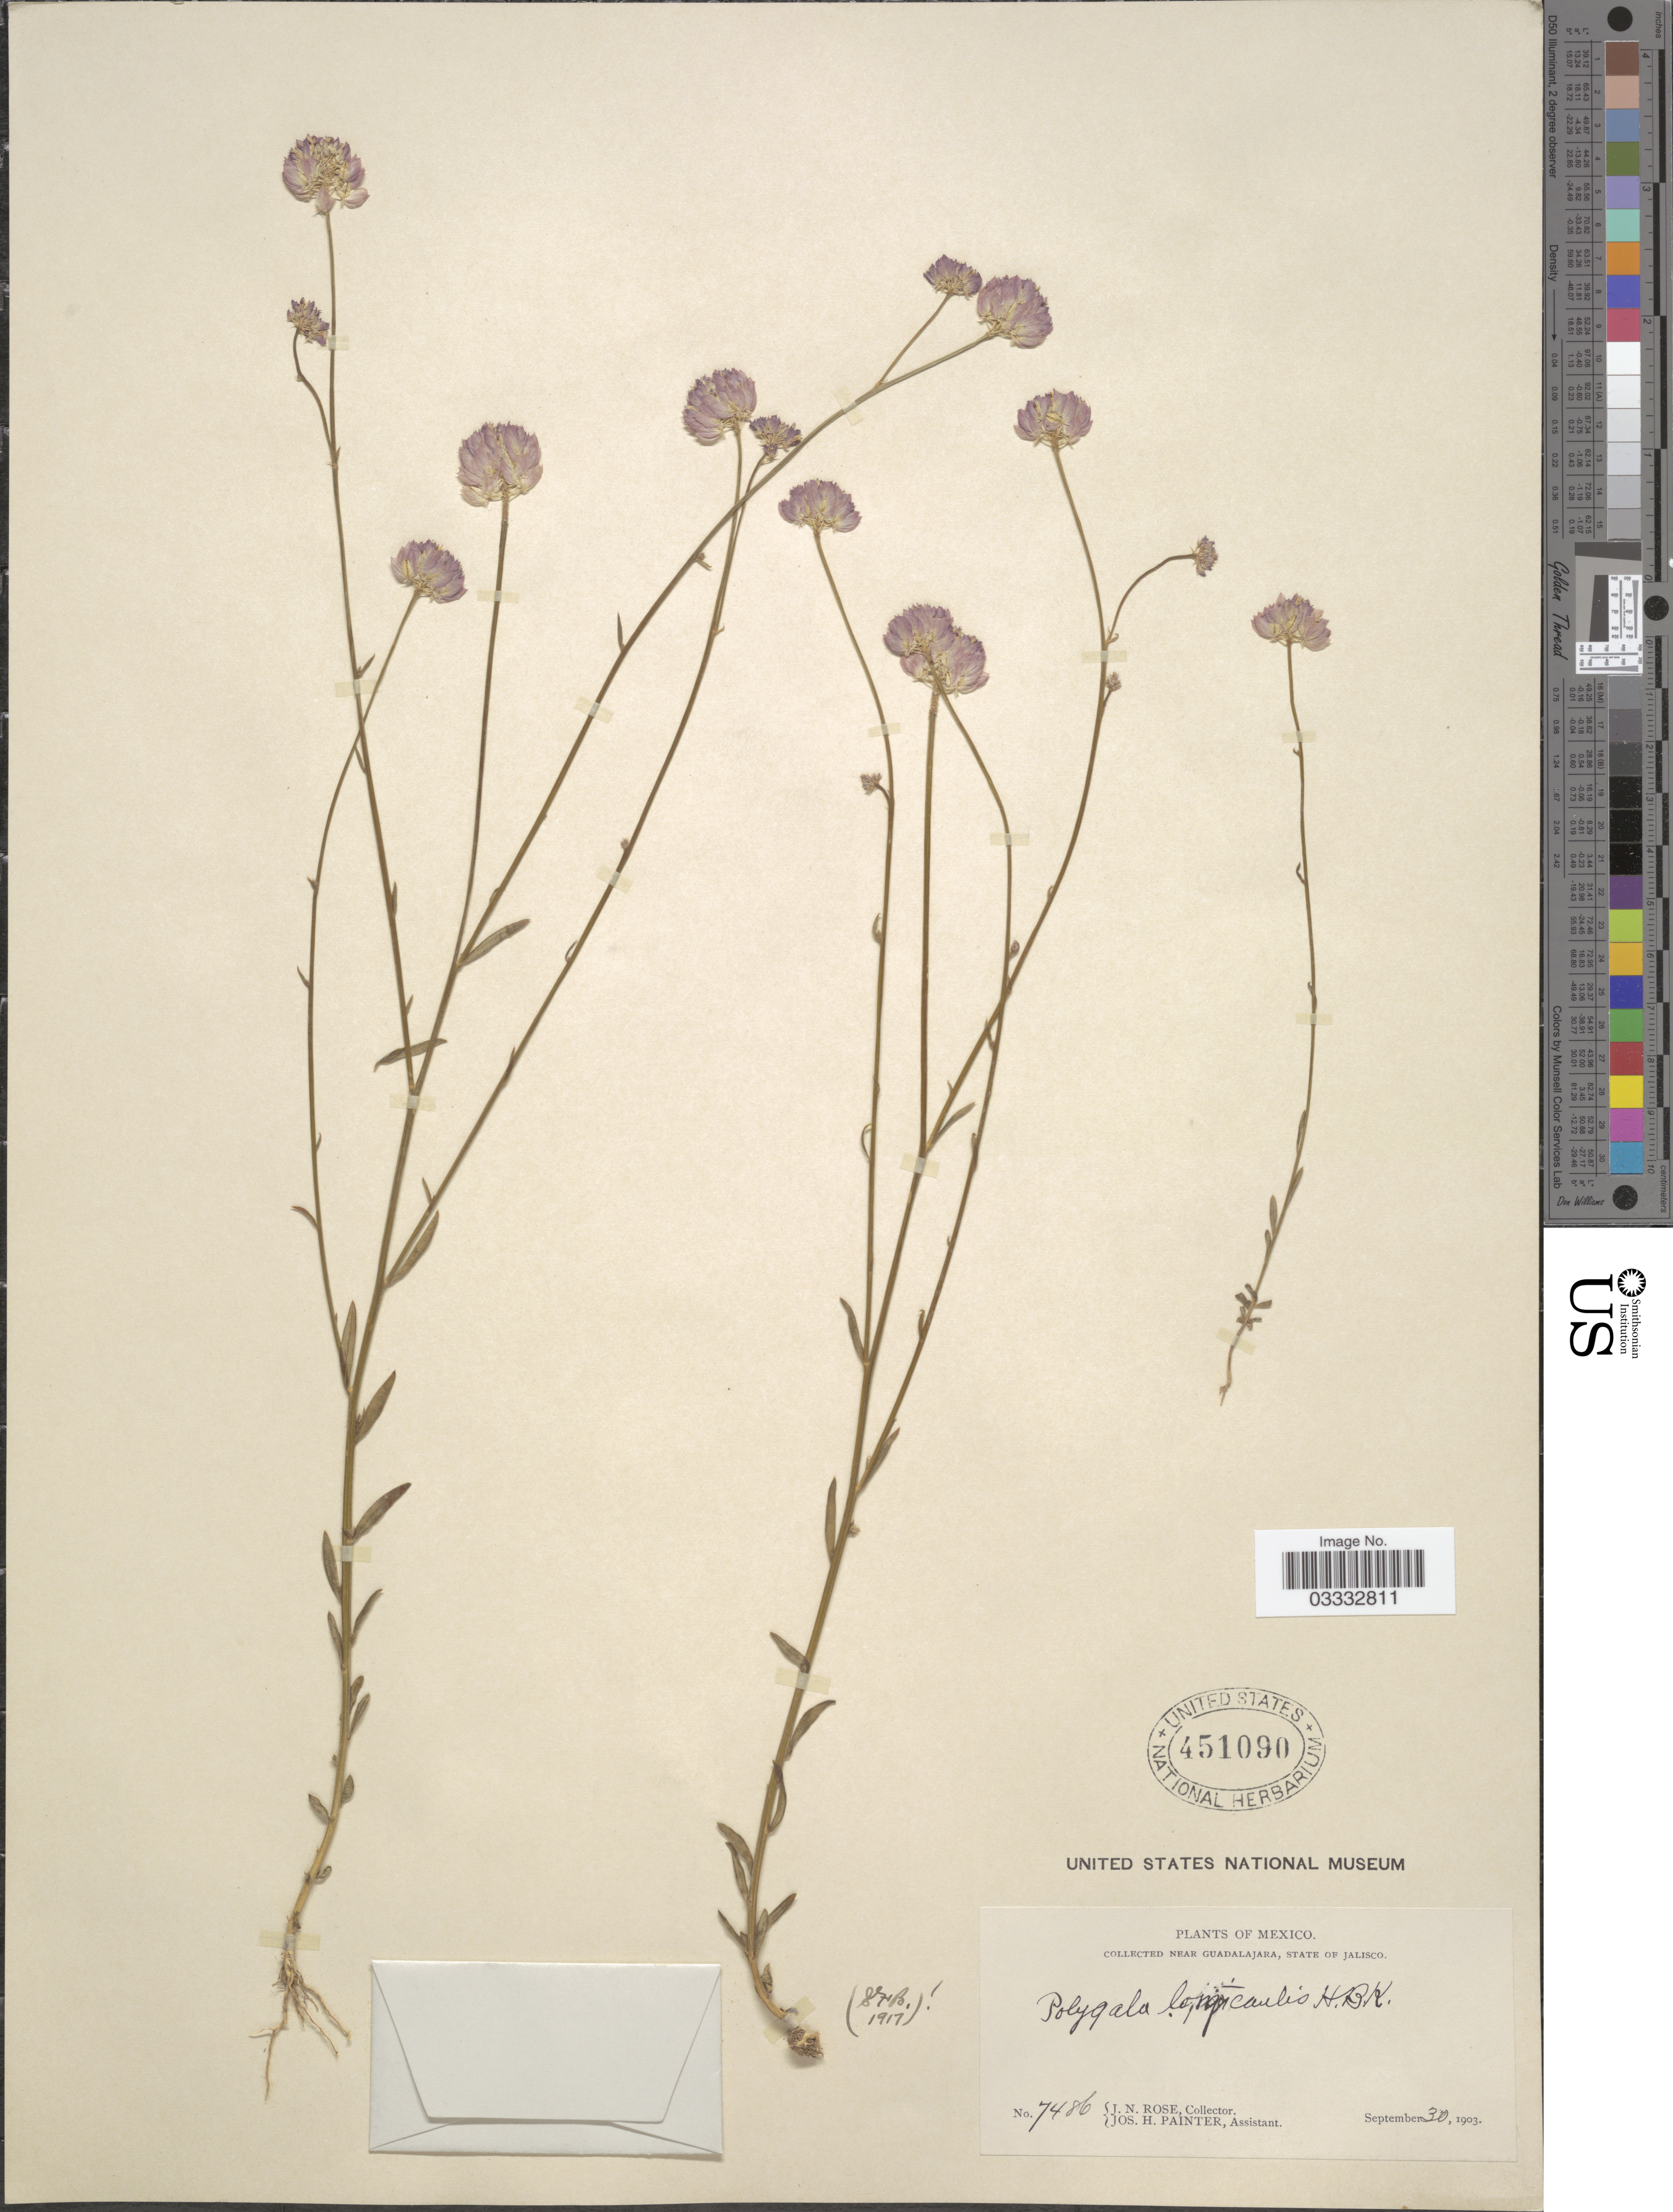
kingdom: Plantae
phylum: Tracheophyta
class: Magnoliopsida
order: Fabales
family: Polygalaceae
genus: Polygala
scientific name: Polygala longicaulis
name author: Kunth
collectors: J. N. Rose & J. H. Painter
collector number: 7486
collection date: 1903-09-30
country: Mexico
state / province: Jalisco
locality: Near Guadalajara.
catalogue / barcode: US 451090